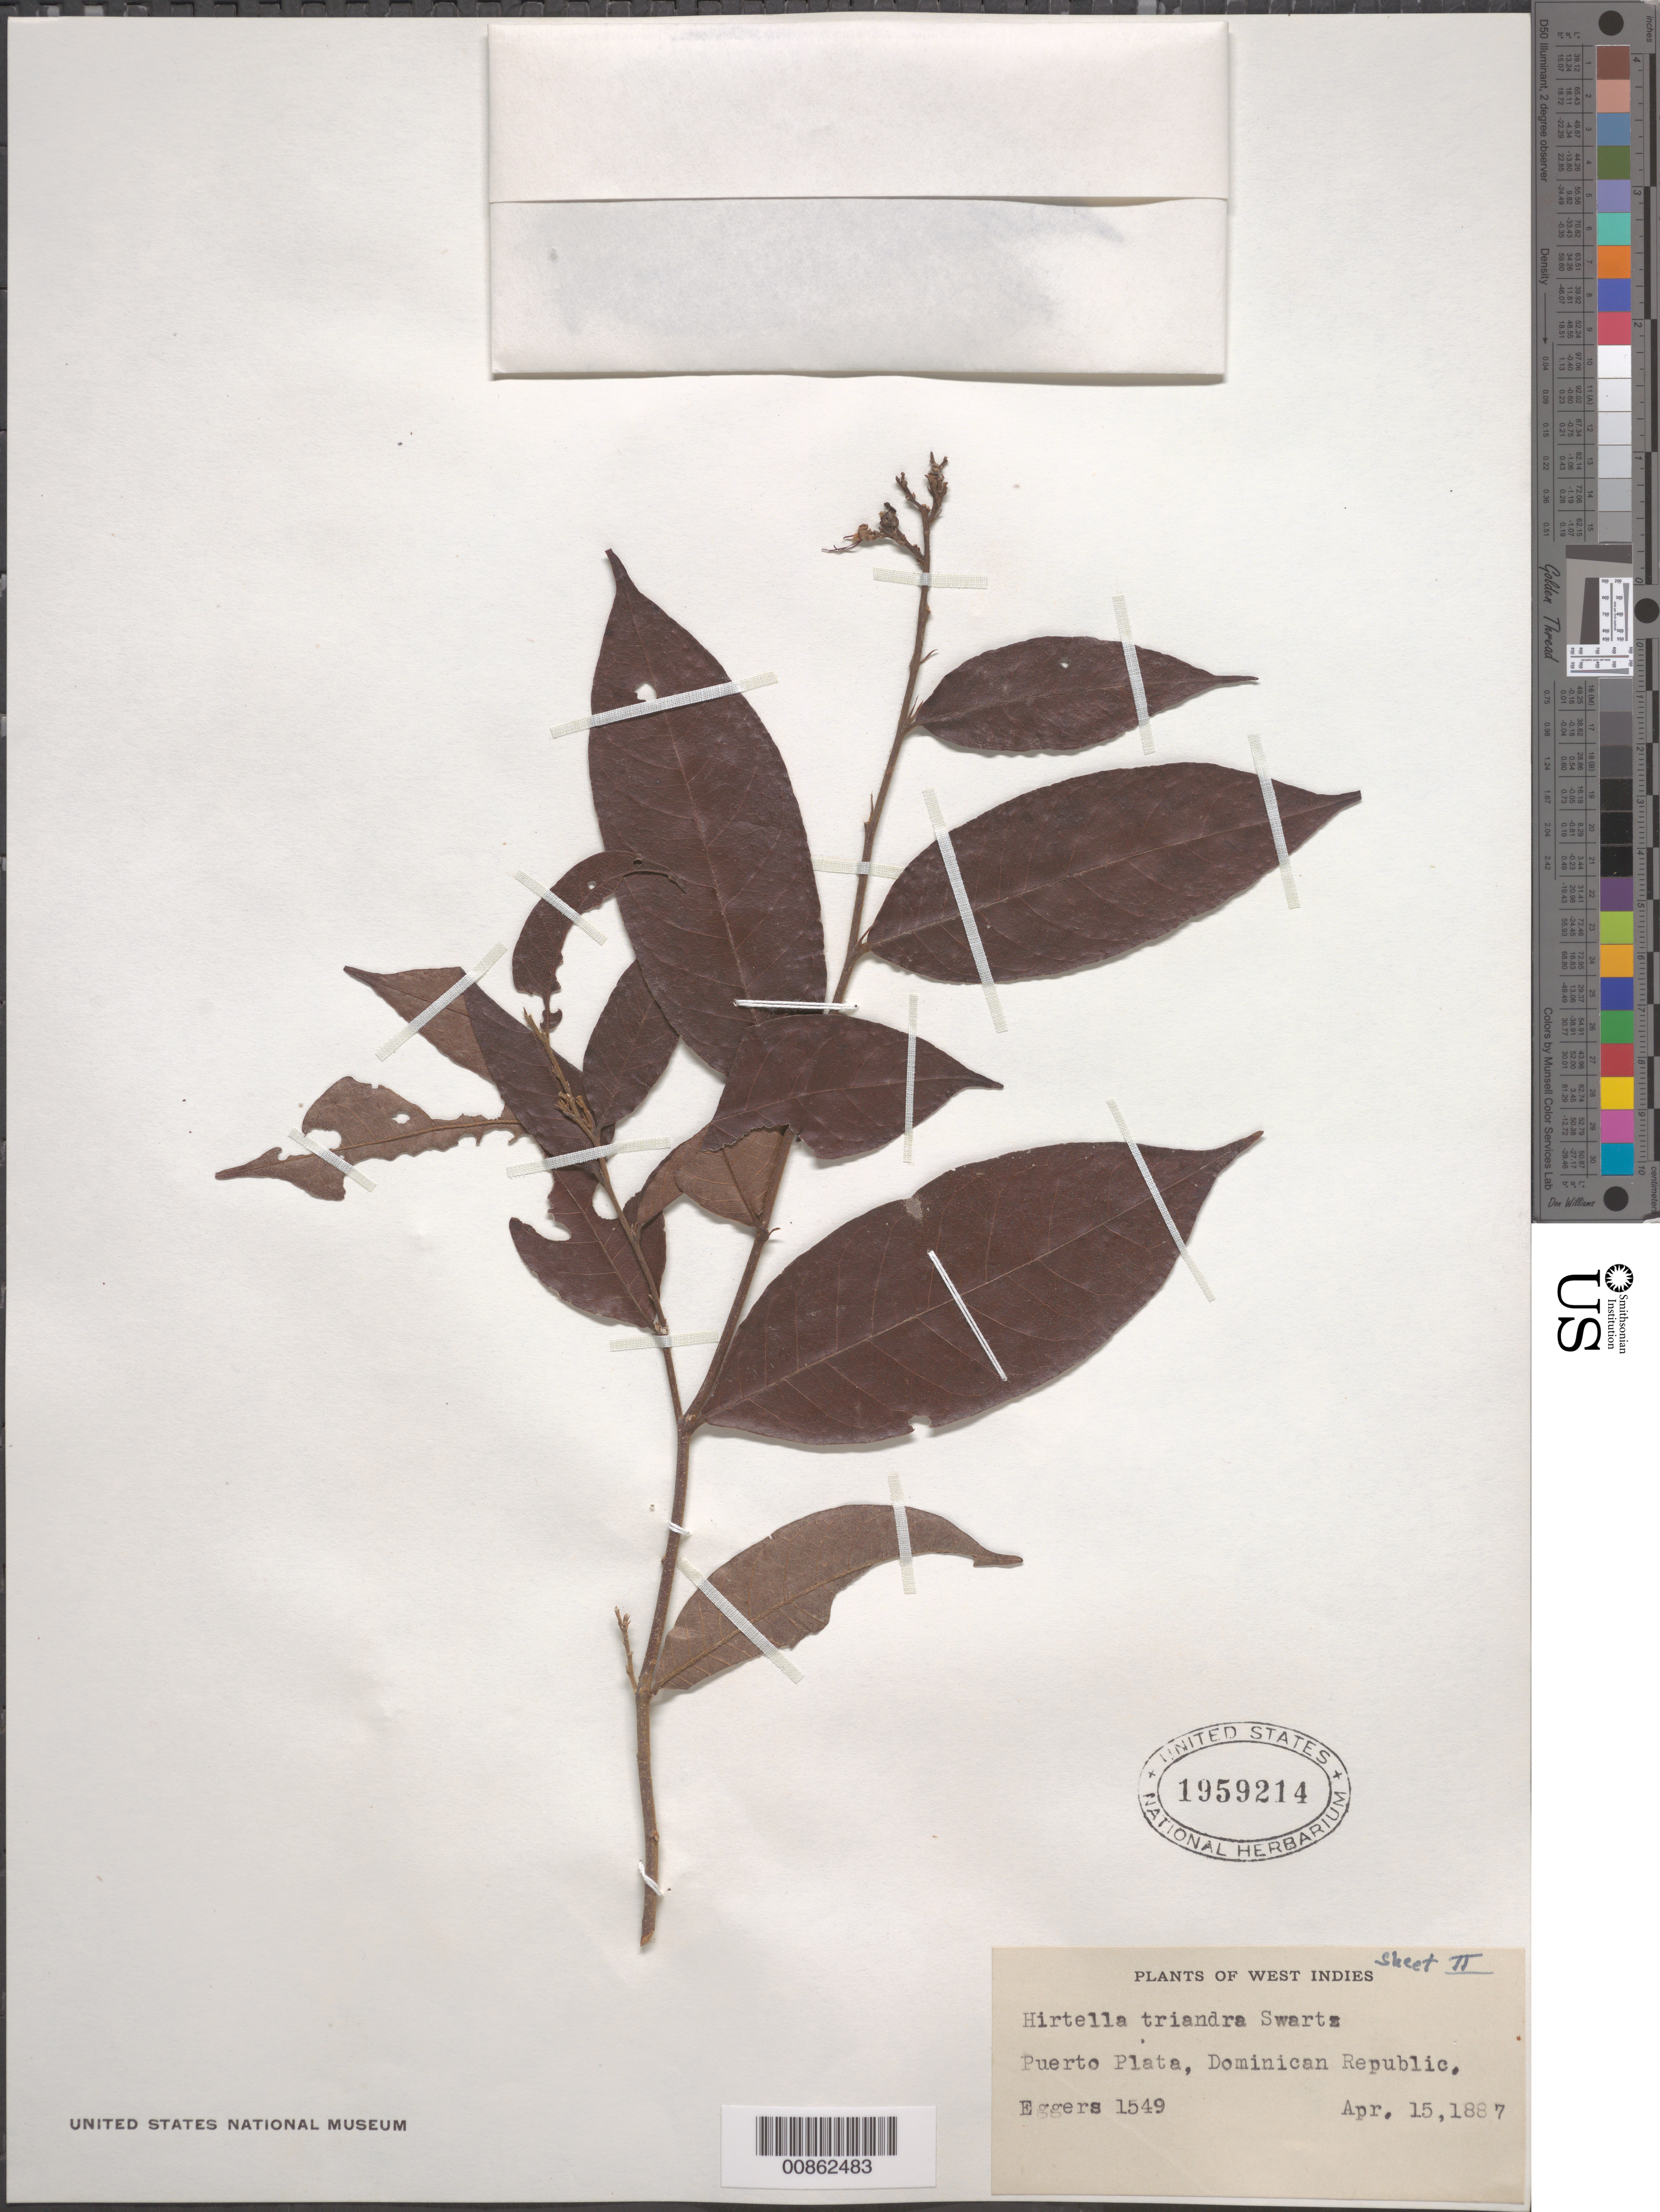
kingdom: Plantae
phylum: Tracheophyta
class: Magnoliopsida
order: Malpighiales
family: Chrysobalanaceae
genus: Hirtella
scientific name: Hirtella triandra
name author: Sw.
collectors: H. F. A. von Eggers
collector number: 1549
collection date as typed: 15 Apr 1887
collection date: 1887-04-15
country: Dominican Republic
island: Hispaniola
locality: Puerto Plata.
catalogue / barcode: US 1959214